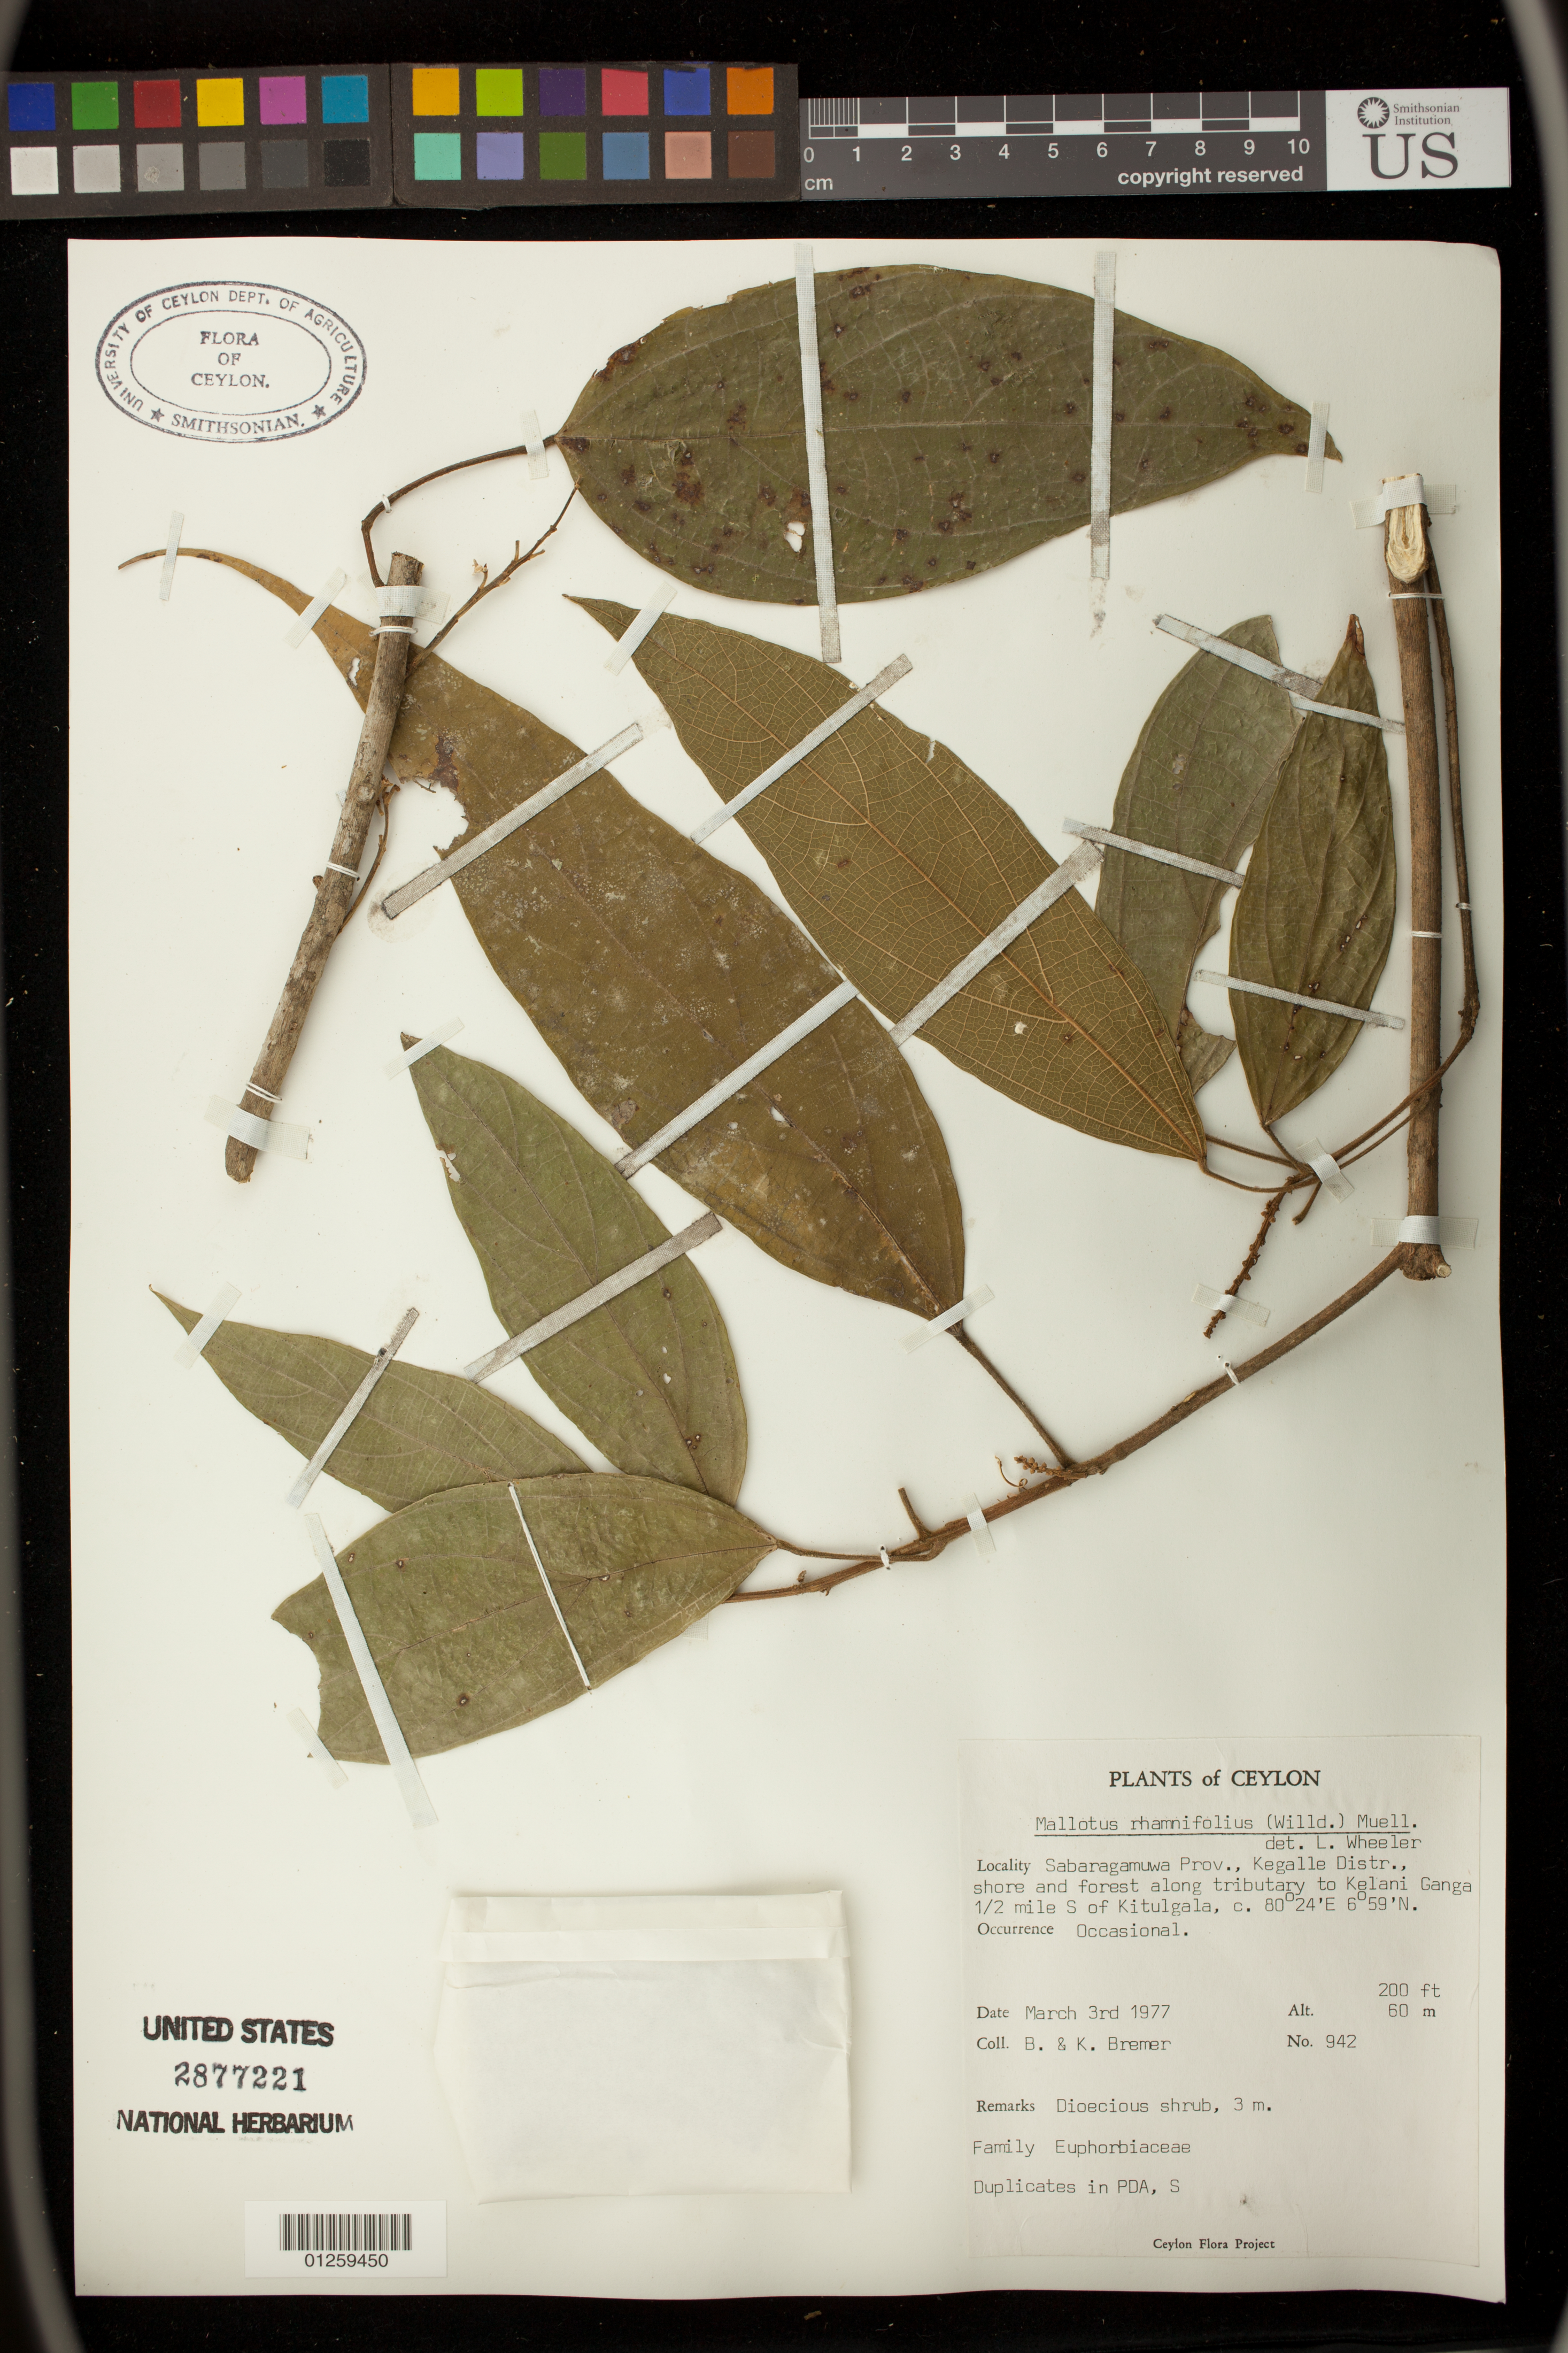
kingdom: Plantae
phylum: Tracheophyta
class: Magnoliopsida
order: Malpighiales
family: Euphorbiaceae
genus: Mallotus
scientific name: Mallotus rhamnifolius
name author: (Willd.) Müll. Arg.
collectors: B. Bremer & K. Bremer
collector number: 942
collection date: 1977-03-03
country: Sri Lanka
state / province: Sabaragamuwa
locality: Kegalle Distr., shore and forest along tributary to Kelani Ganga 1/2 mile S of Kitulgala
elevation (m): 60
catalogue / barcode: US 2877221